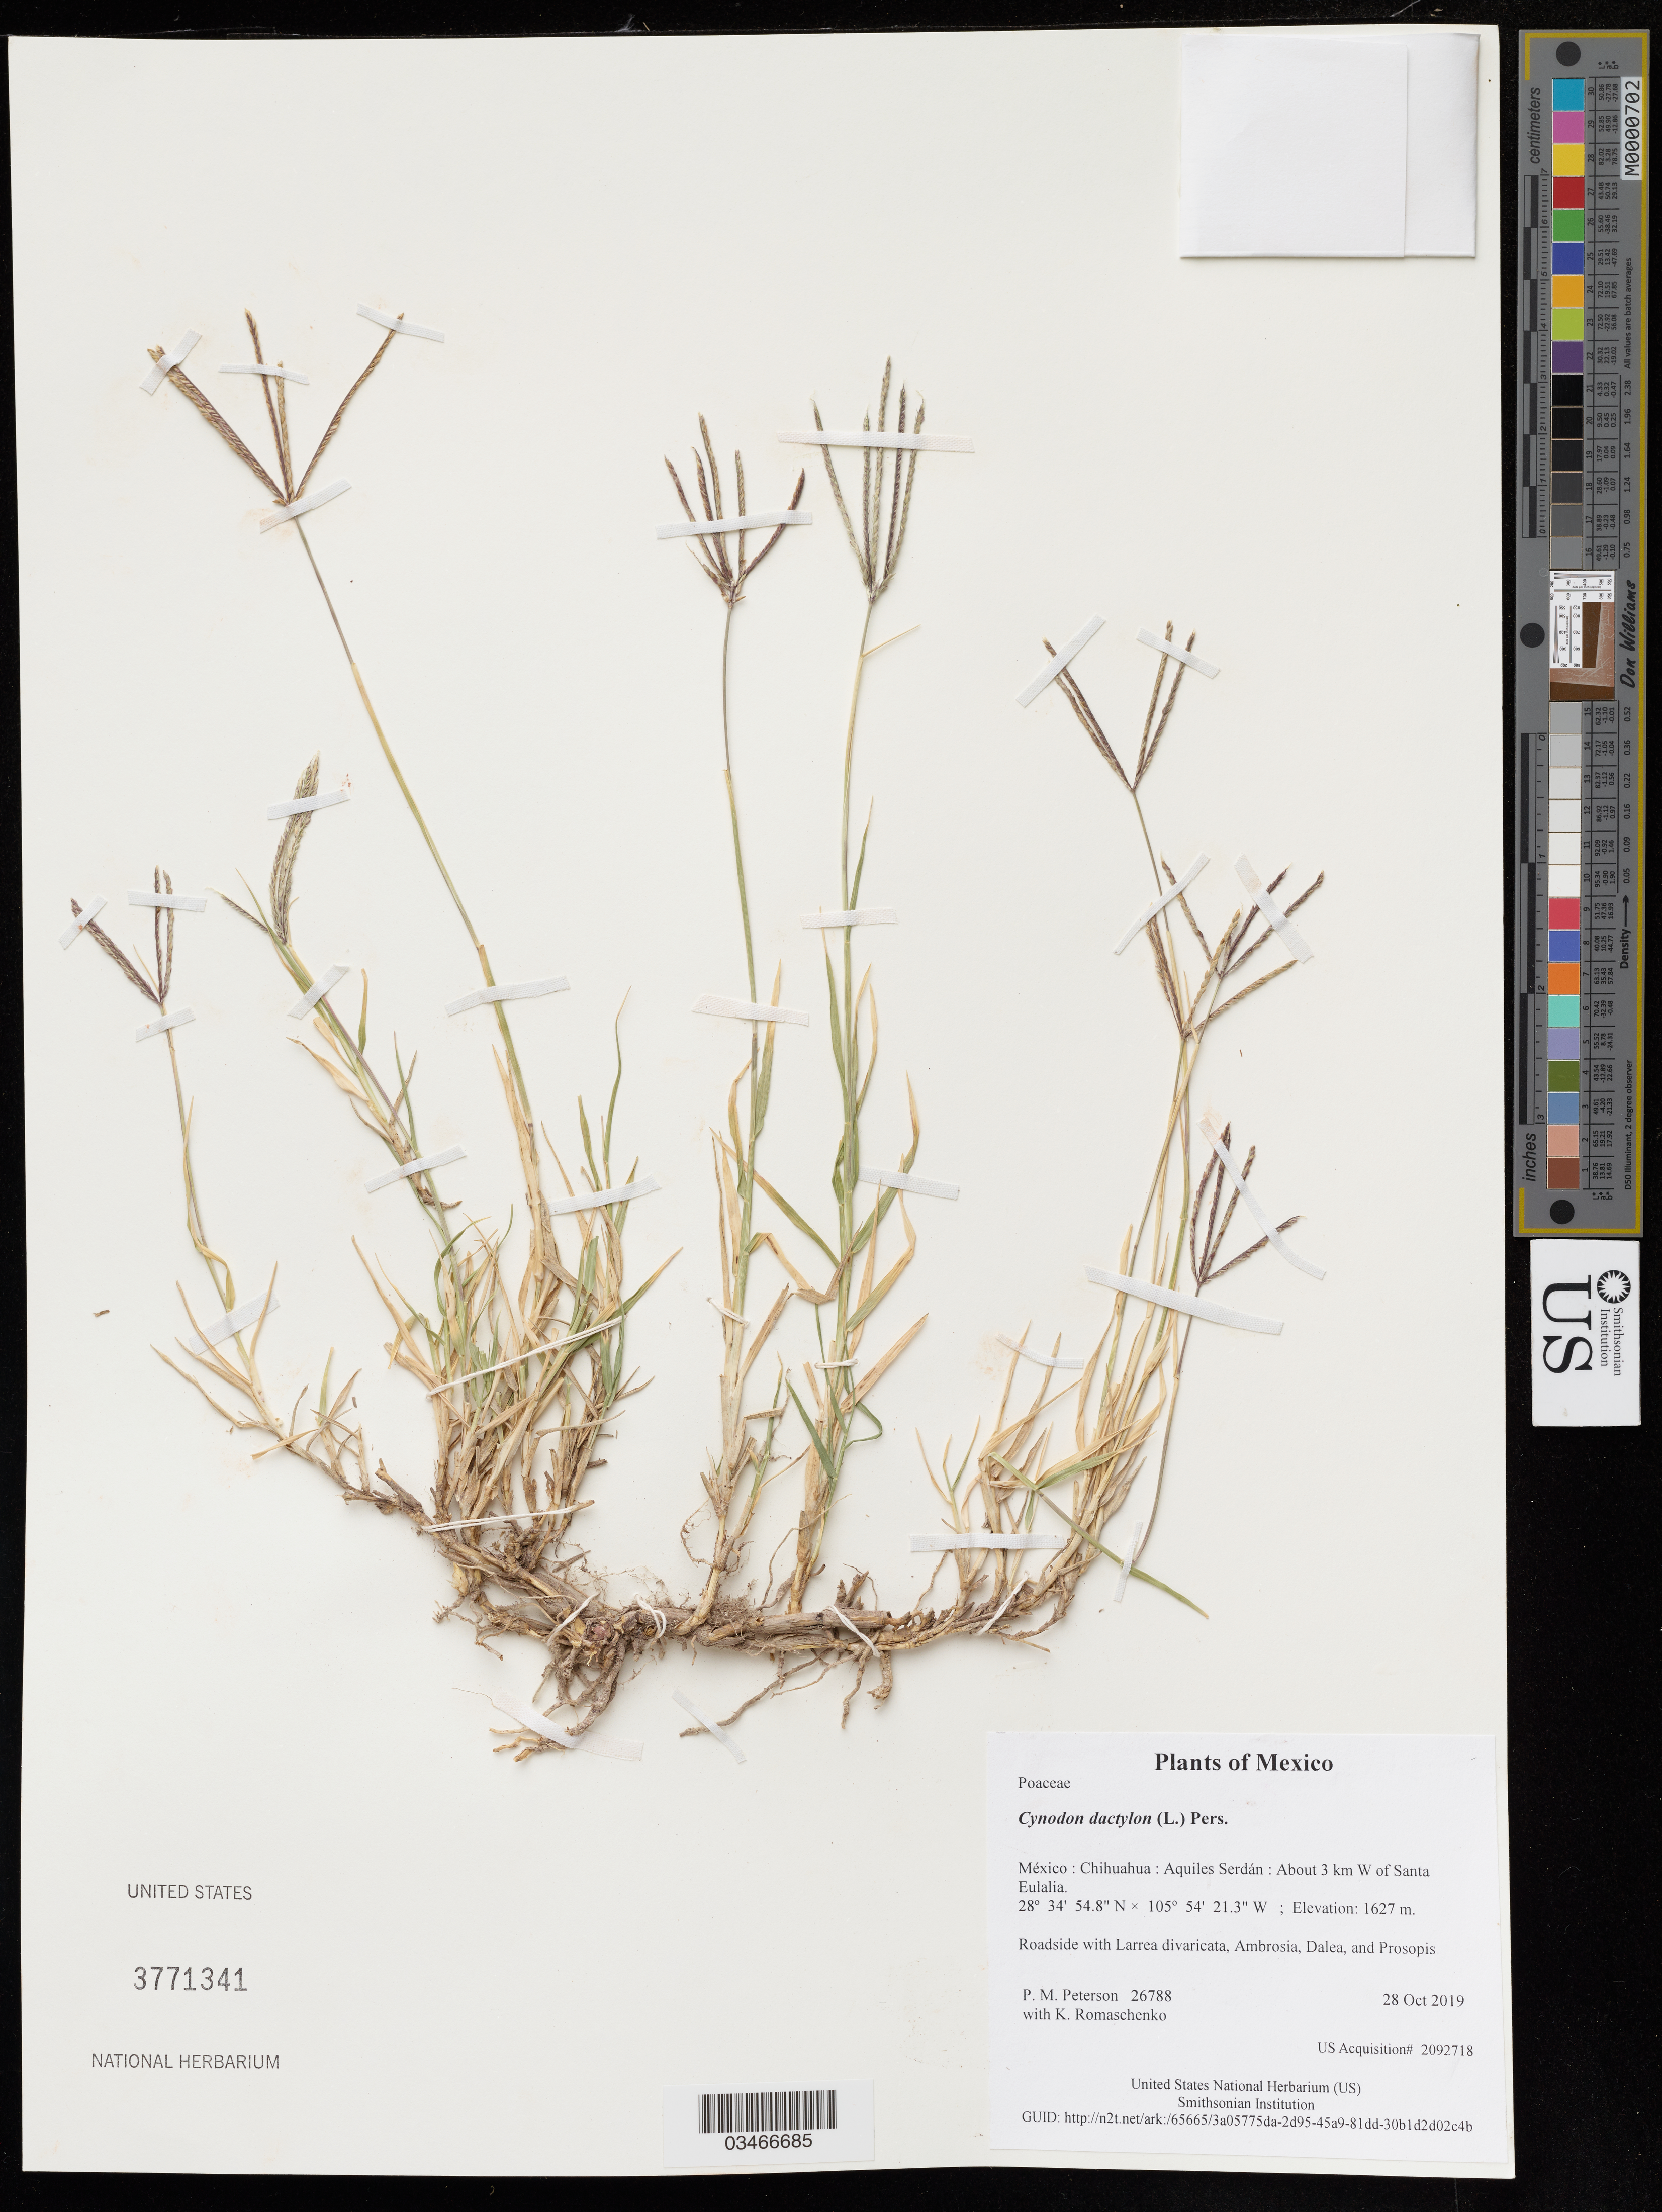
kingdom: Plantae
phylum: Tracheophyta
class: Liliopsida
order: Poales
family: Poaceae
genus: Cynodon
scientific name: Cynodon dactylon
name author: (L.) Pers.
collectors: P. M. Peterson & K. Romaschenko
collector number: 26788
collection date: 2019-10-28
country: México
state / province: Chihuahua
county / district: Aquiles Serdán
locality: About 3 km W of Santa Eulalia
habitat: Roadside with Larrea divaricata, Ambrosia, Dalea, and Prosopis.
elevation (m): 1627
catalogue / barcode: US 3771341